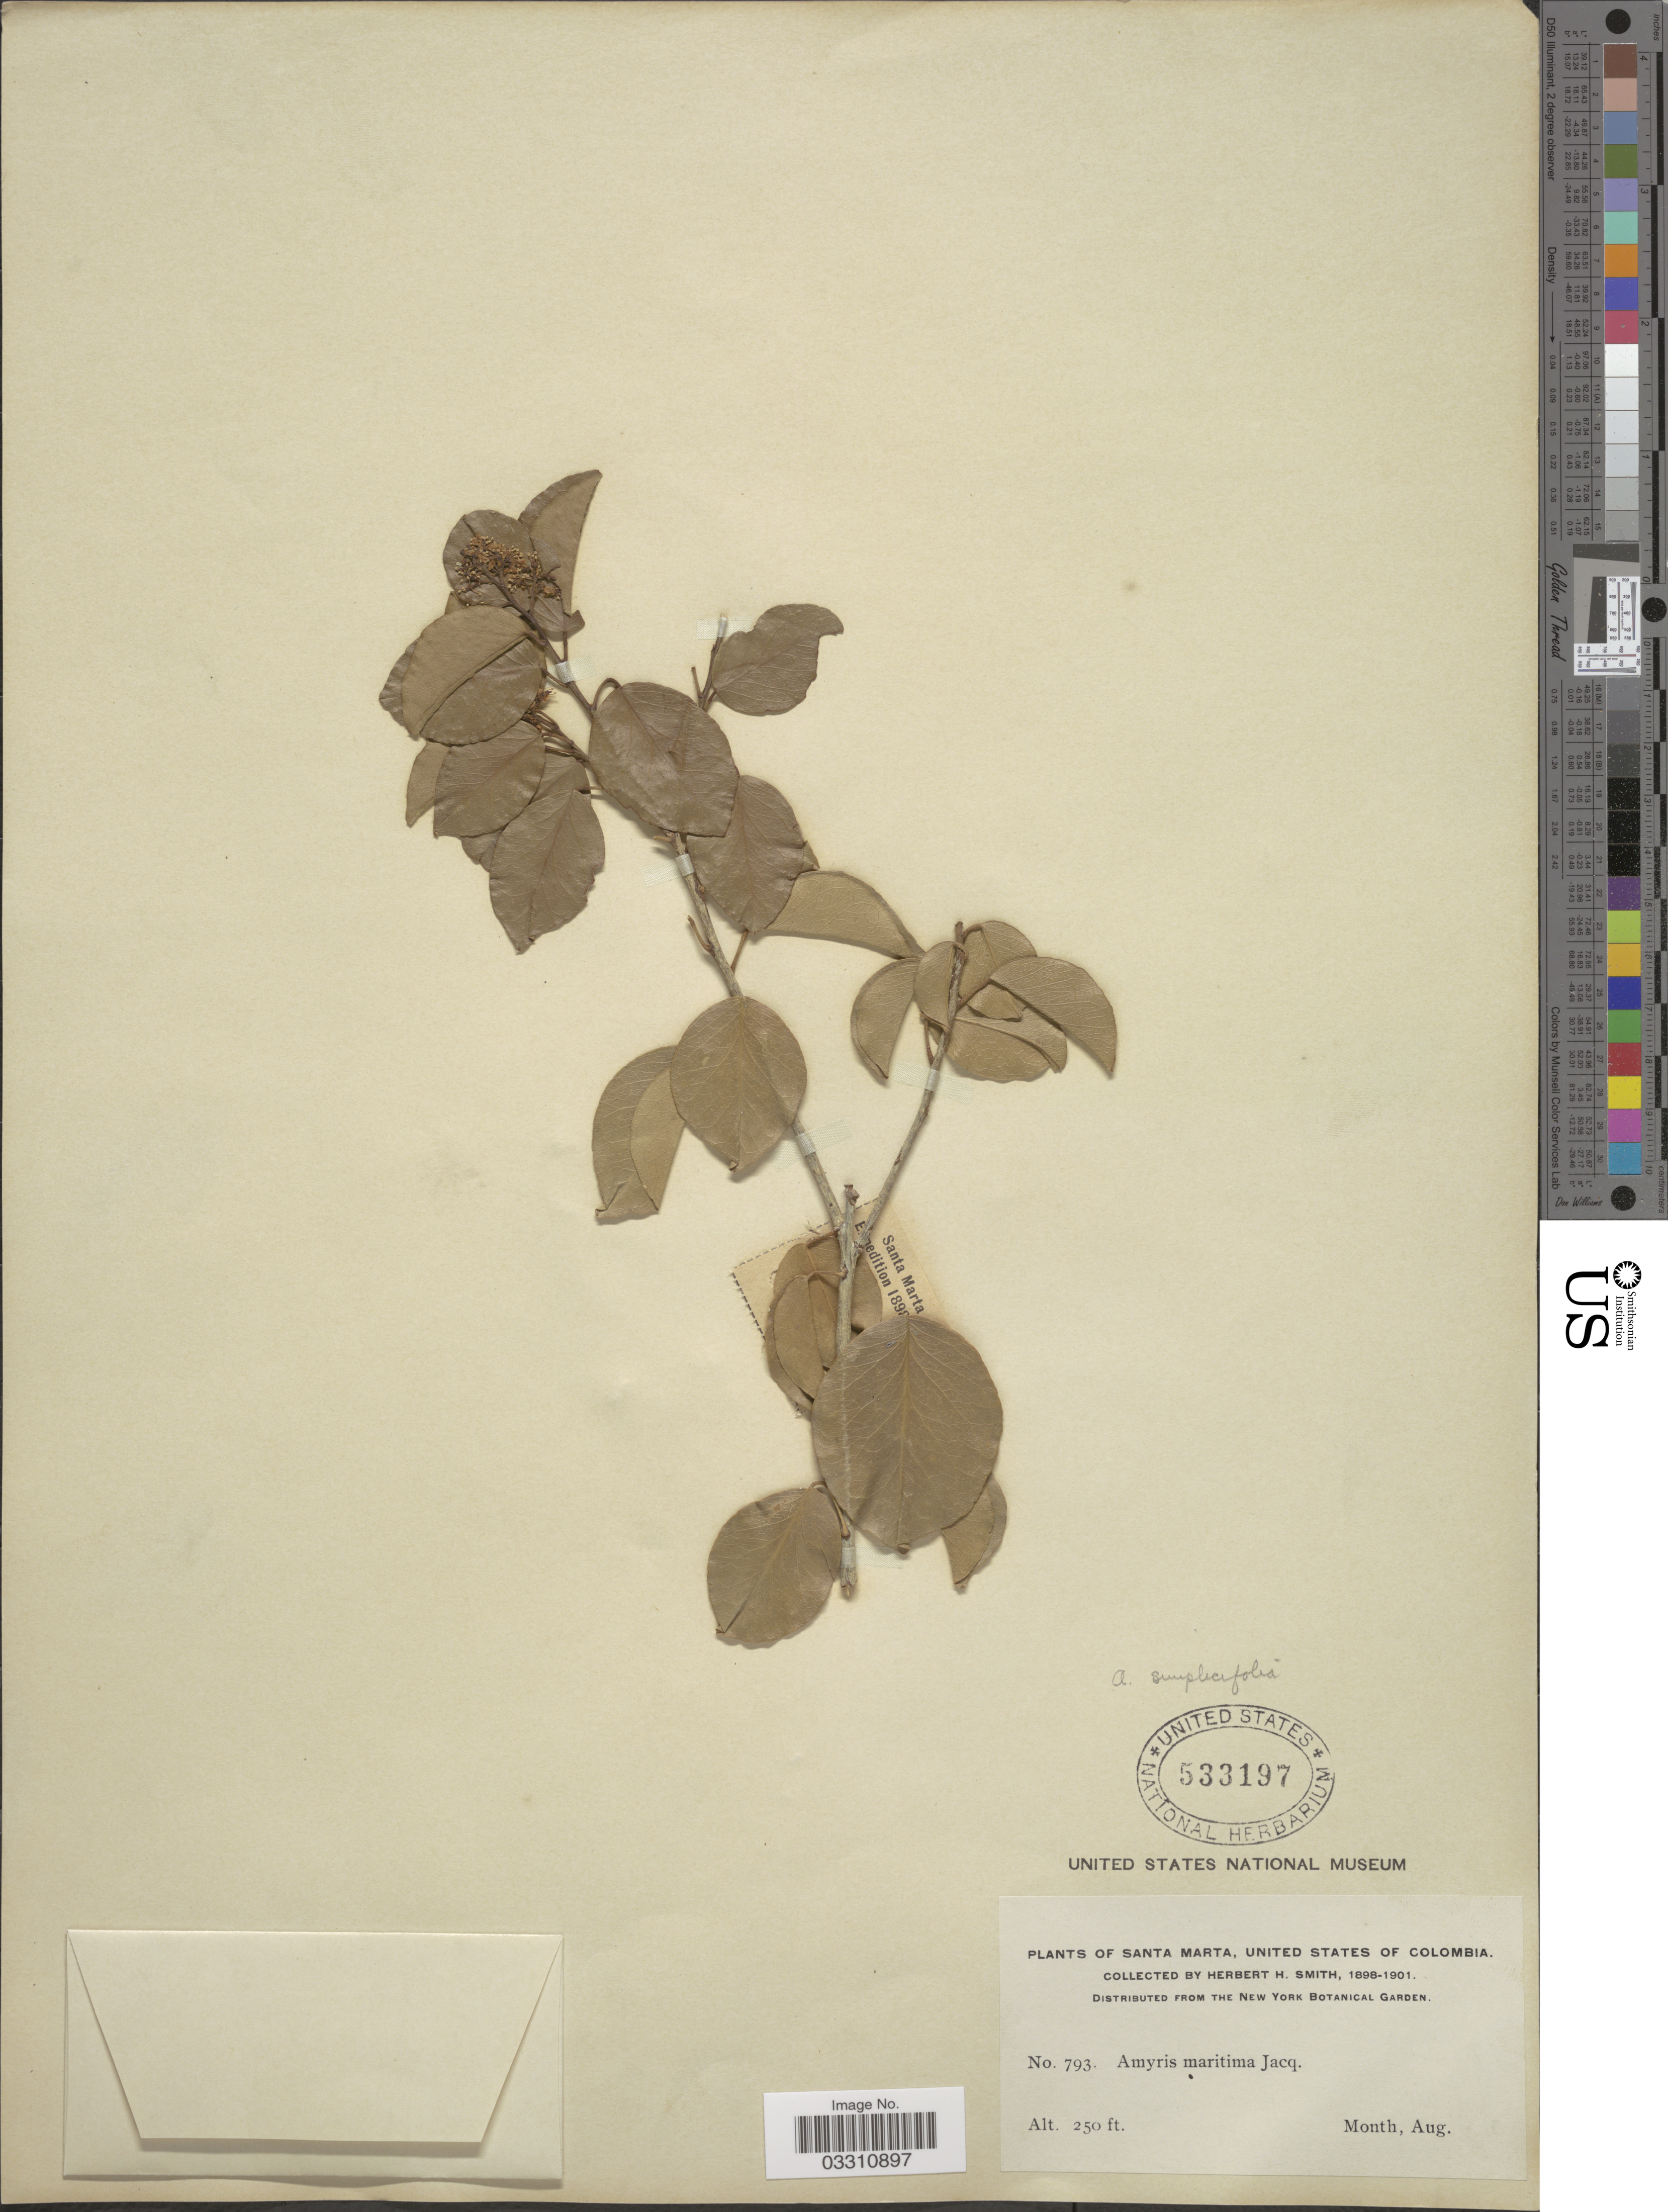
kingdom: Plantae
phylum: Tracheophyta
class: Magnoliopsida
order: Sapindales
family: Rutaceae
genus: Amyris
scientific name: Amyris ignea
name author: Steyerm.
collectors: Herbert H. Smith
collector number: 793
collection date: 1898-08/1901-08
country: Colombia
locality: Santa Marta, United States of Colombia.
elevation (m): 76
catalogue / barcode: US 533197